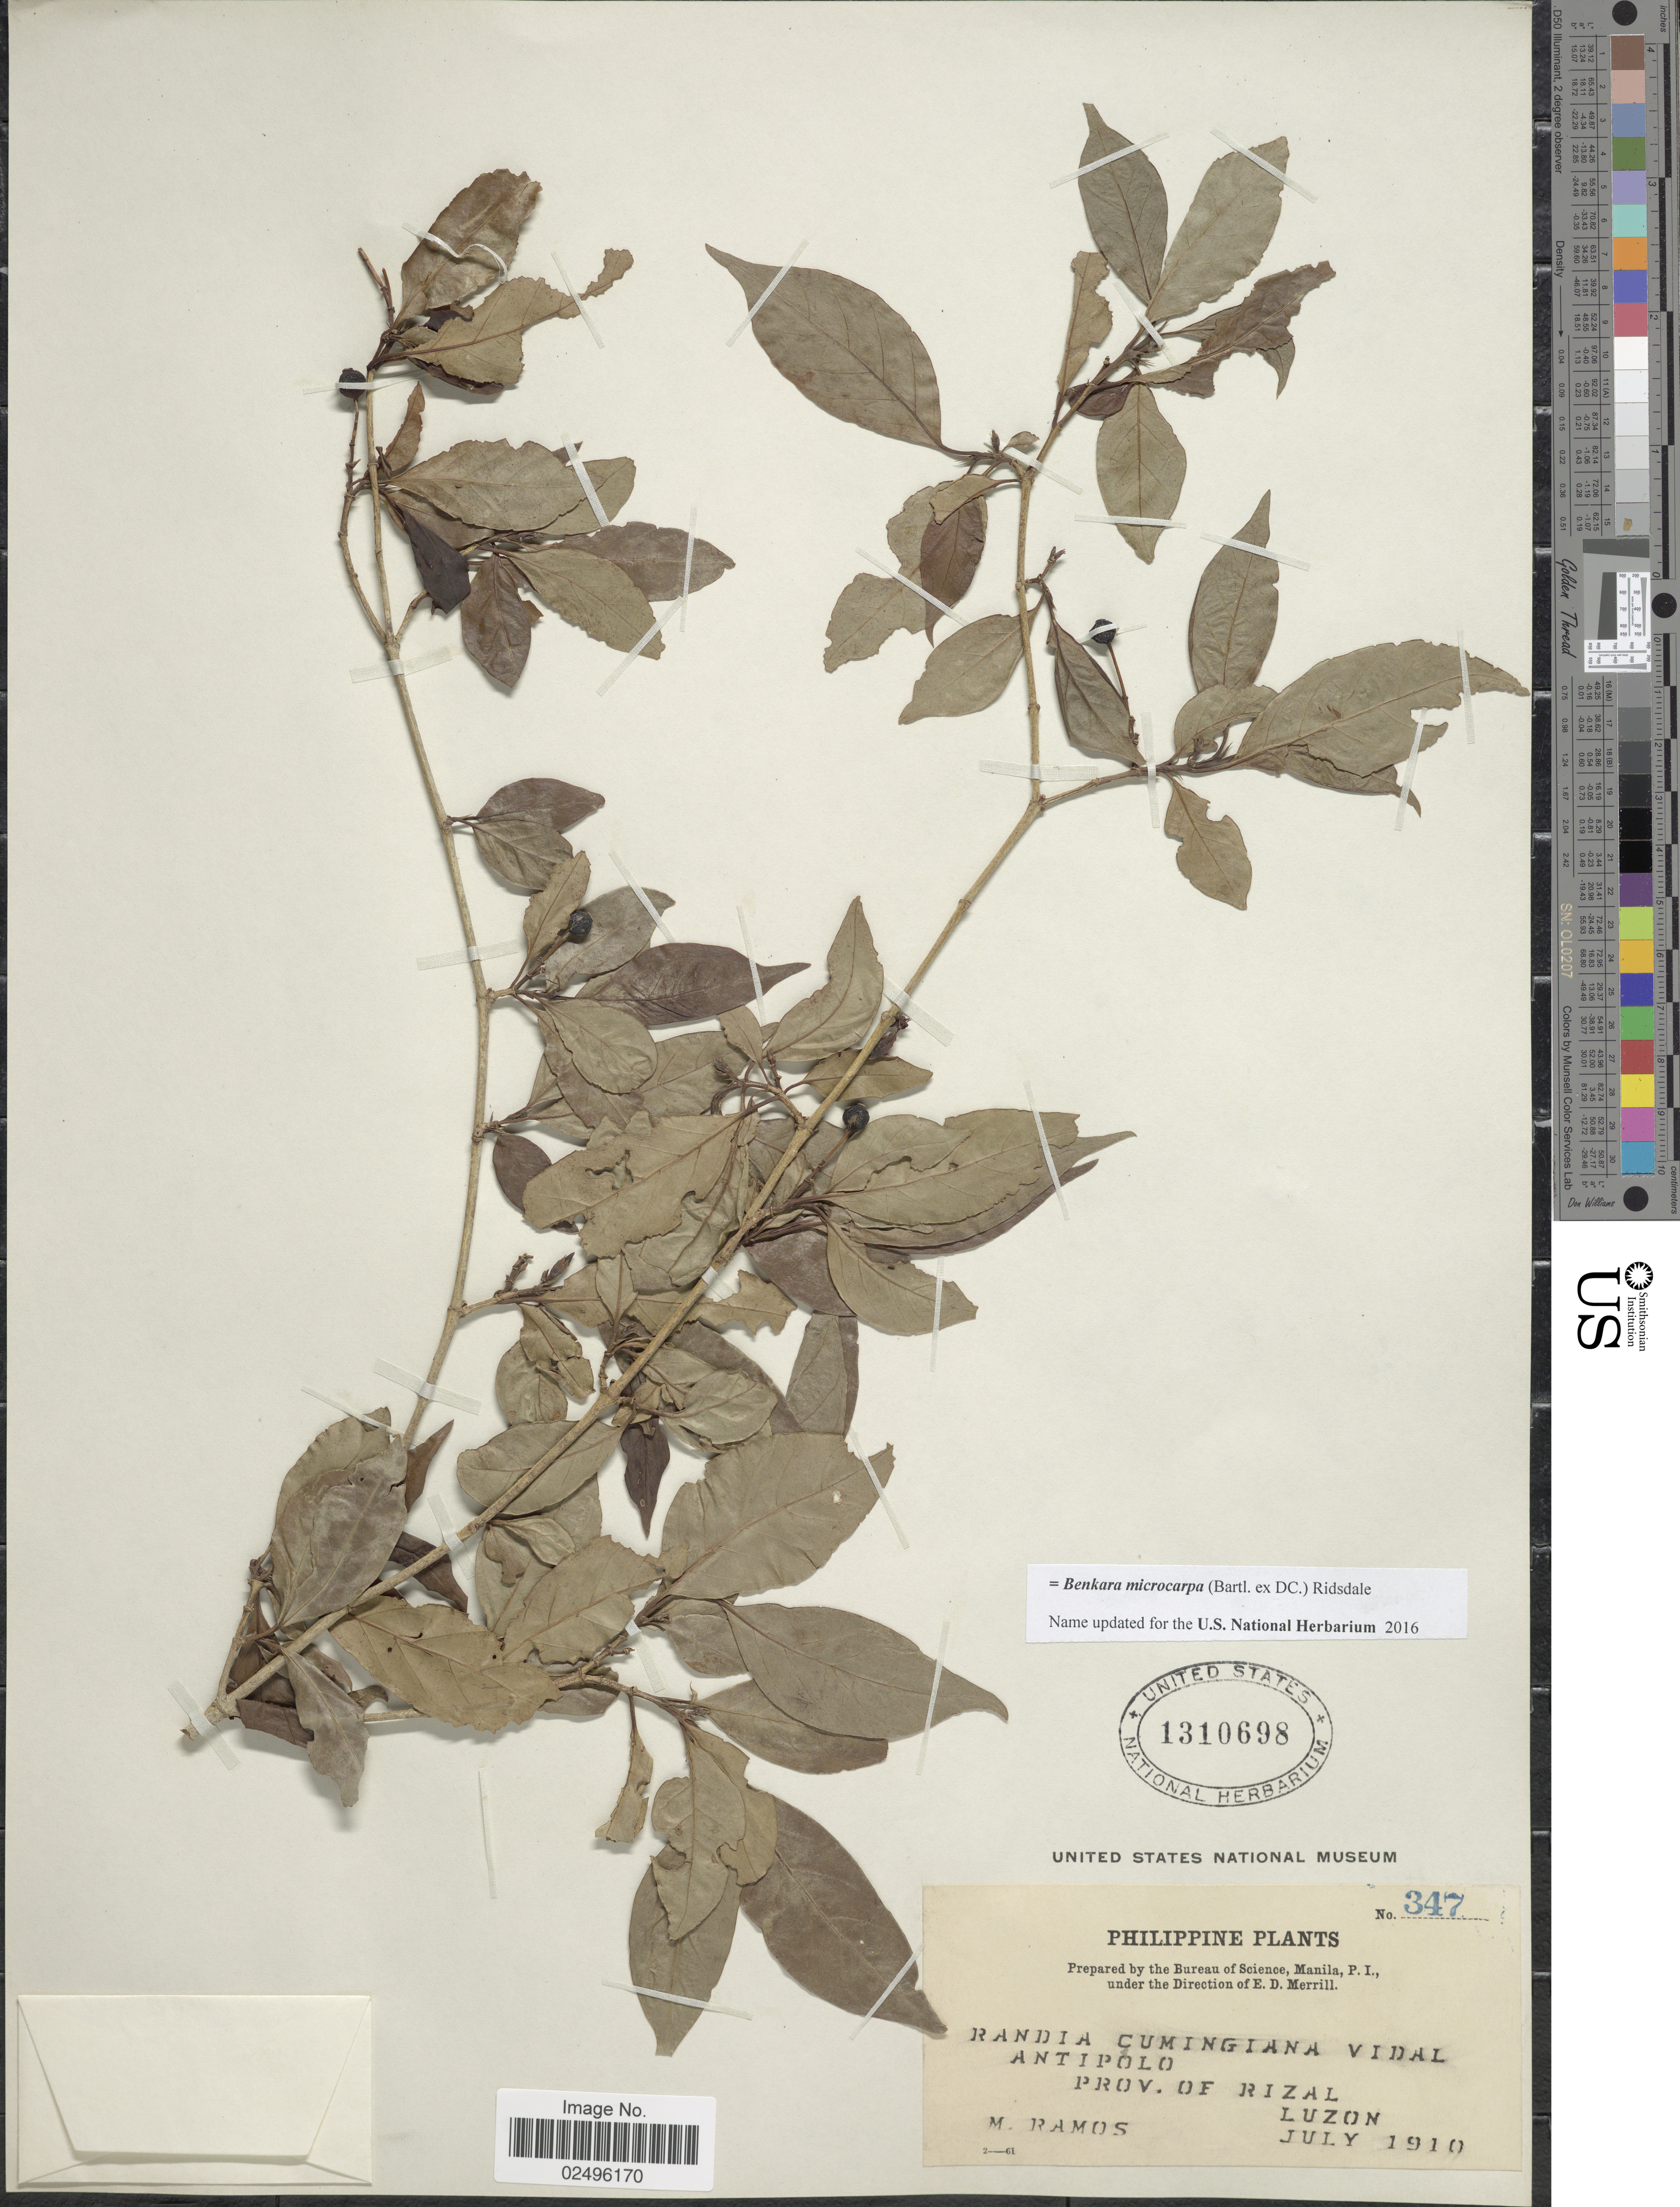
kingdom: Plantae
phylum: Tracheophyta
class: Magnoliopsida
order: Gentianales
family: Rubiaceae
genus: Fagerlindia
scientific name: Fagerlindia microcarpa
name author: (Bartl. ex DC.) Ridsdale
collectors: M. Ramos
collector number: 347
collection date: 1910-07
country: Philippines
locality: Antipolo, Prov. of Rizal, Luzon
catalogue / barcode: US 1310698